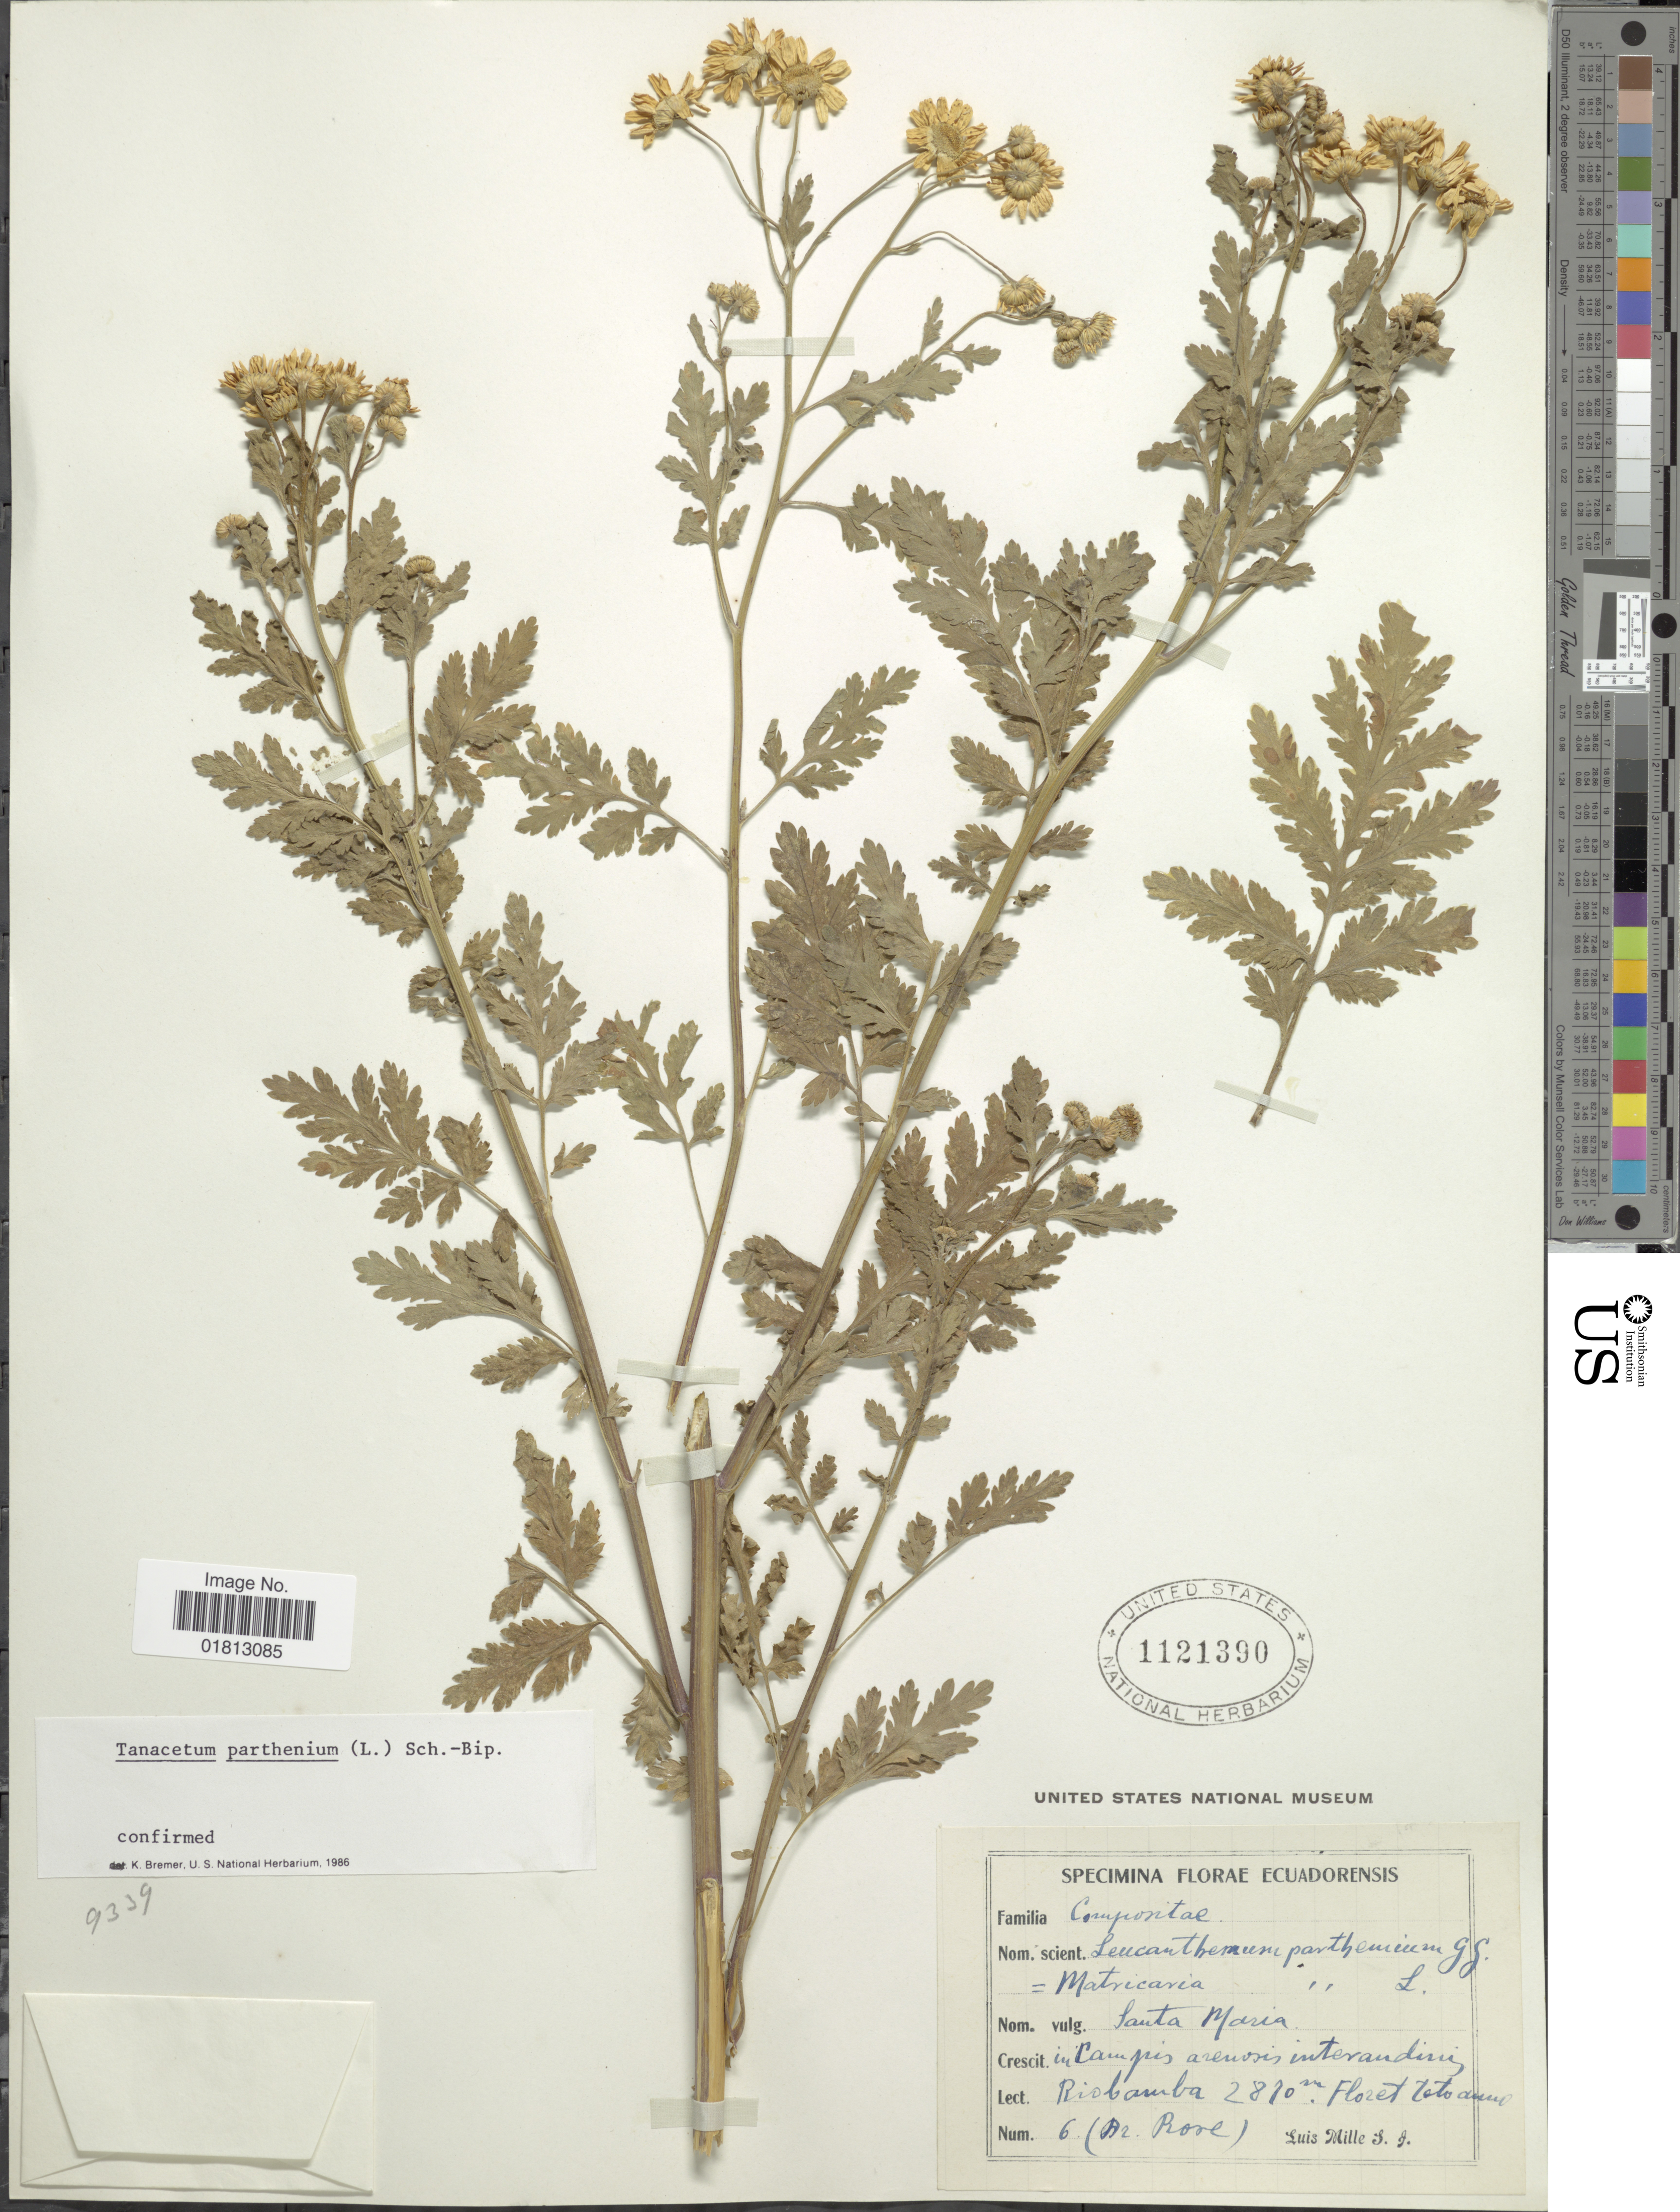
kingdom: Plantae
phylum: Tracheophyta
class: Magnoliopsida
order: Asterales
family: Asteraceae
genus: Tanacetum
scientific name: Tanacetum parthenium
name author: (L.) Sch. Bip.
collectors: L. Mille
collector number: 6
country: Ecuador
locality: Riobamba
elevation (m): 2870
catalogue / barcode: US 1121390